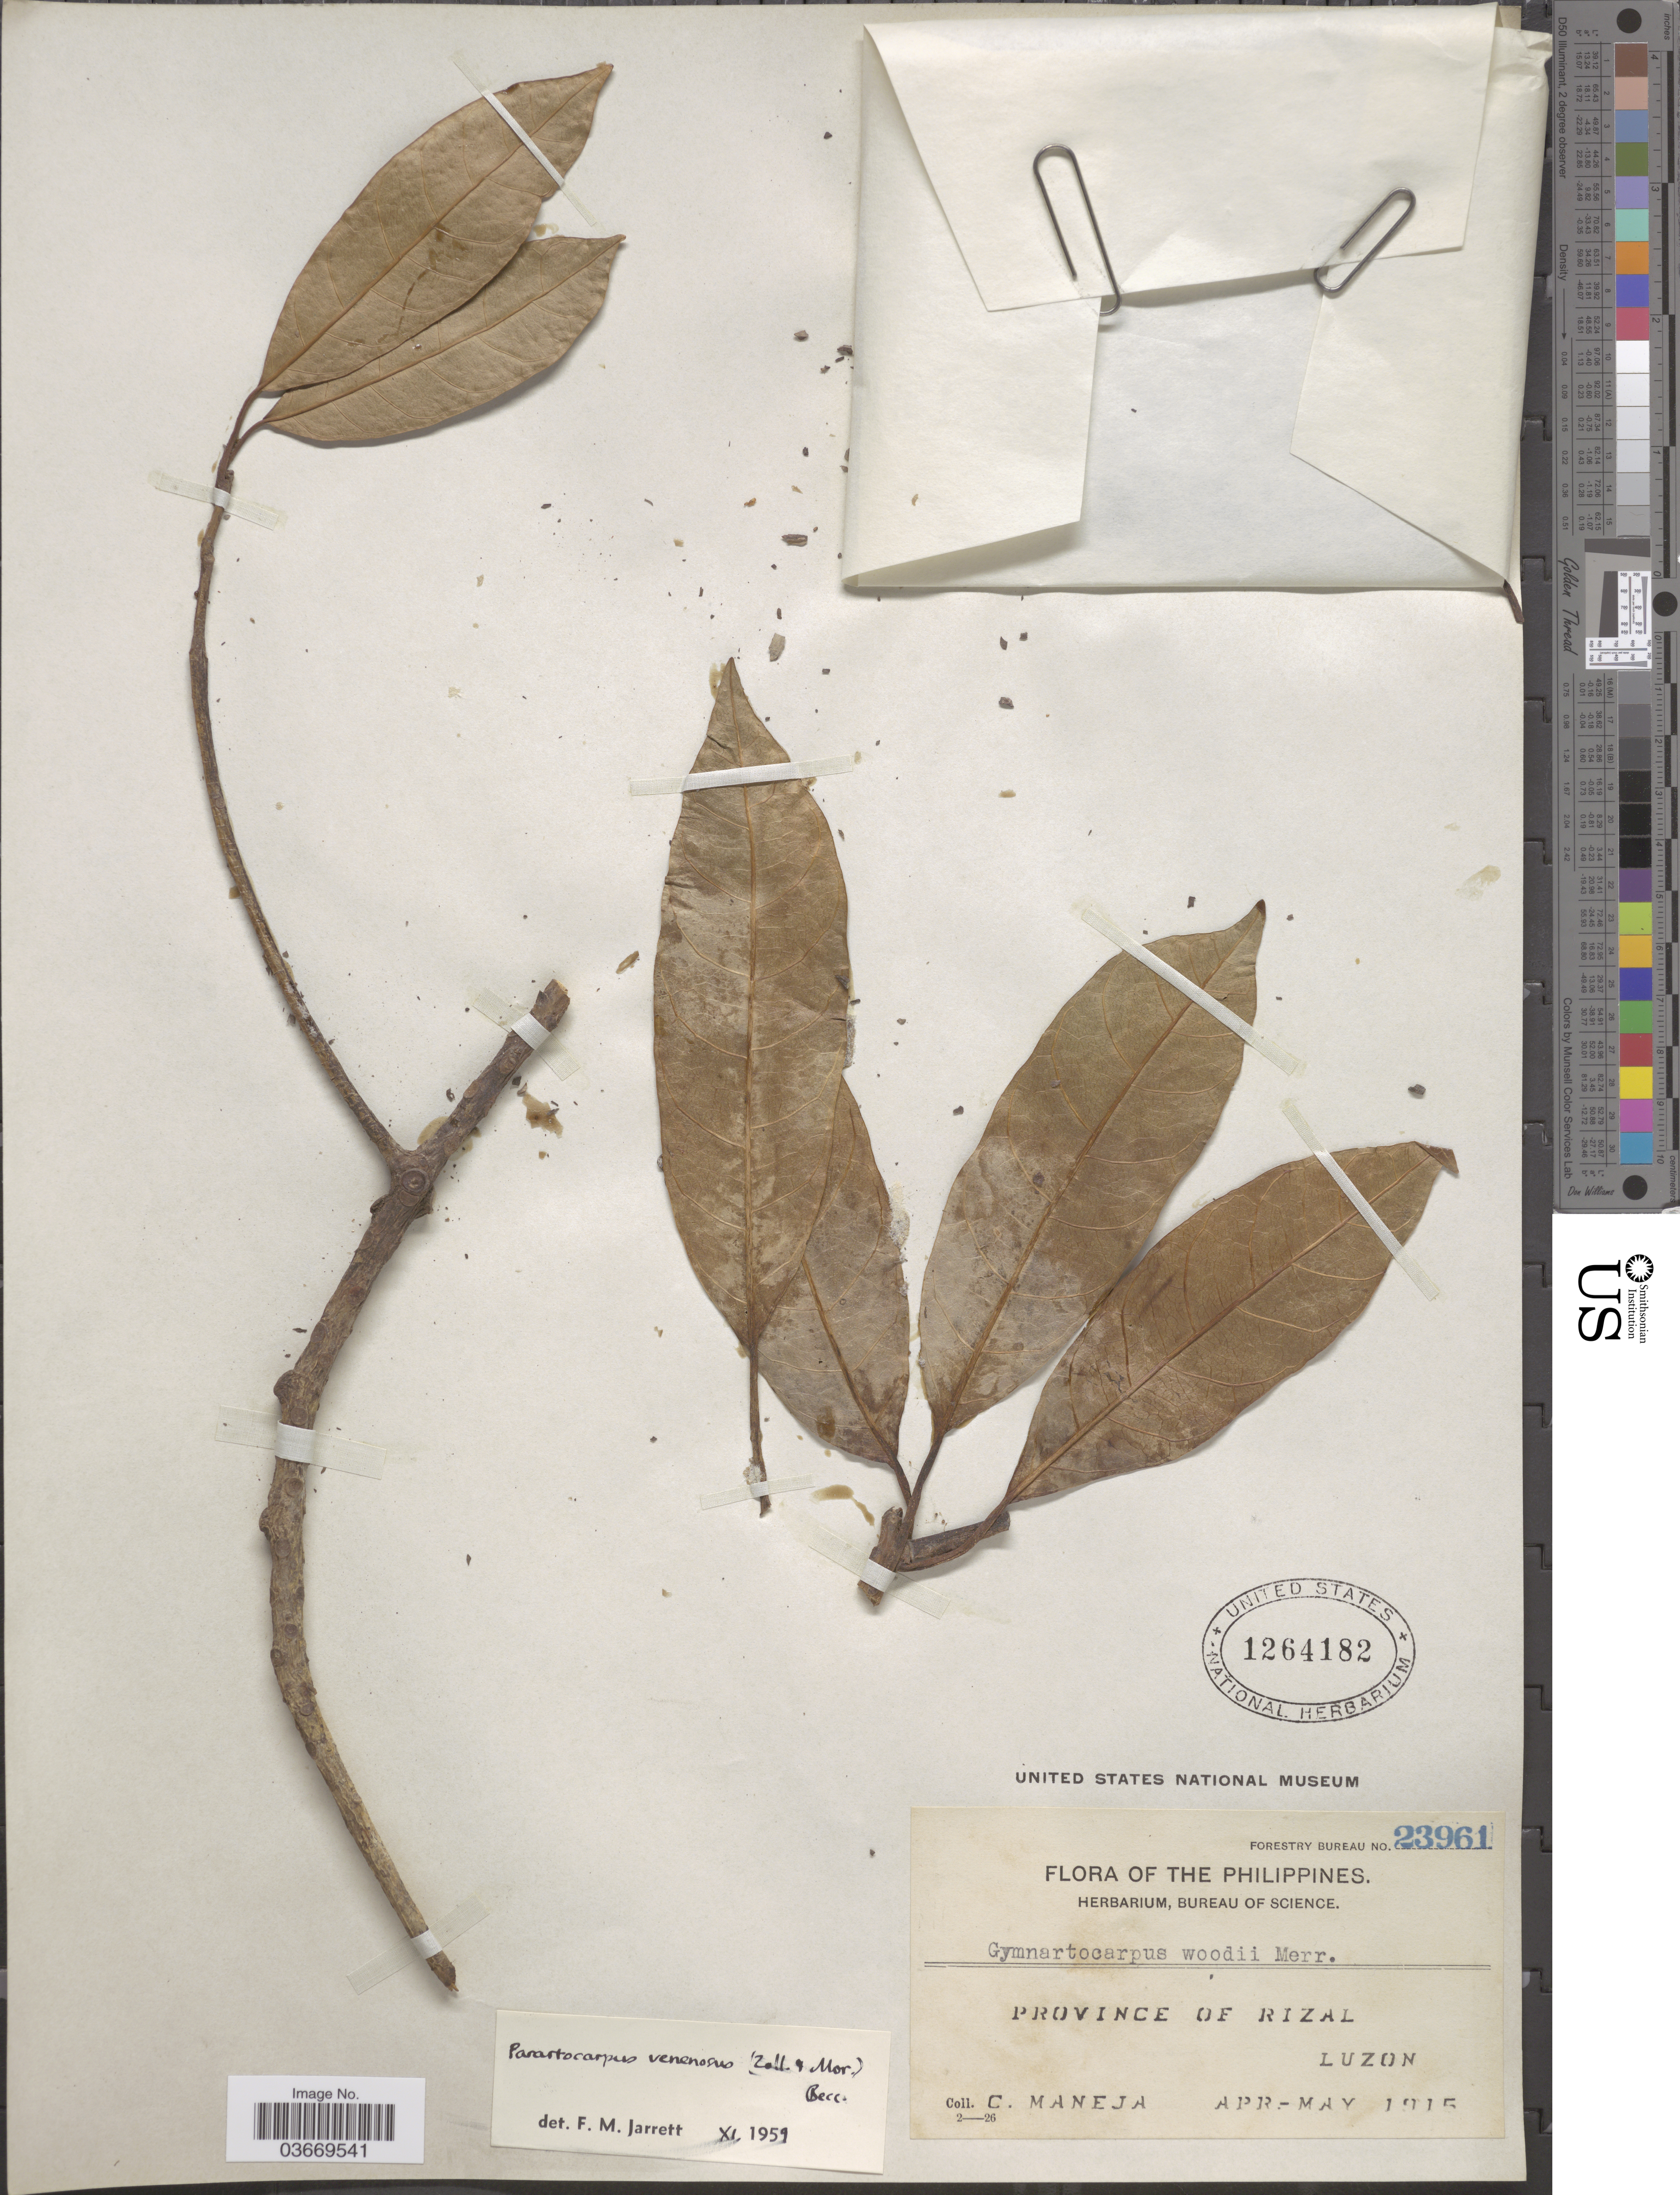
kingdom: Plantae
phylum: Tracheophyta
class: Magnoliopsida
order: Rosales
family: Moraceae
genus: Parartocarpus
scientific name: Parartocarpus venenosus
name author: (Zoll. & Moritzi) Becc.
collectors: C. Maneja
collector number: Forestry Bureau 23961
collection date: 1915-04/1915-05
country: Philippines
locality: Province of Rizal, Luzon.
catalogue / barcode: US 1264182